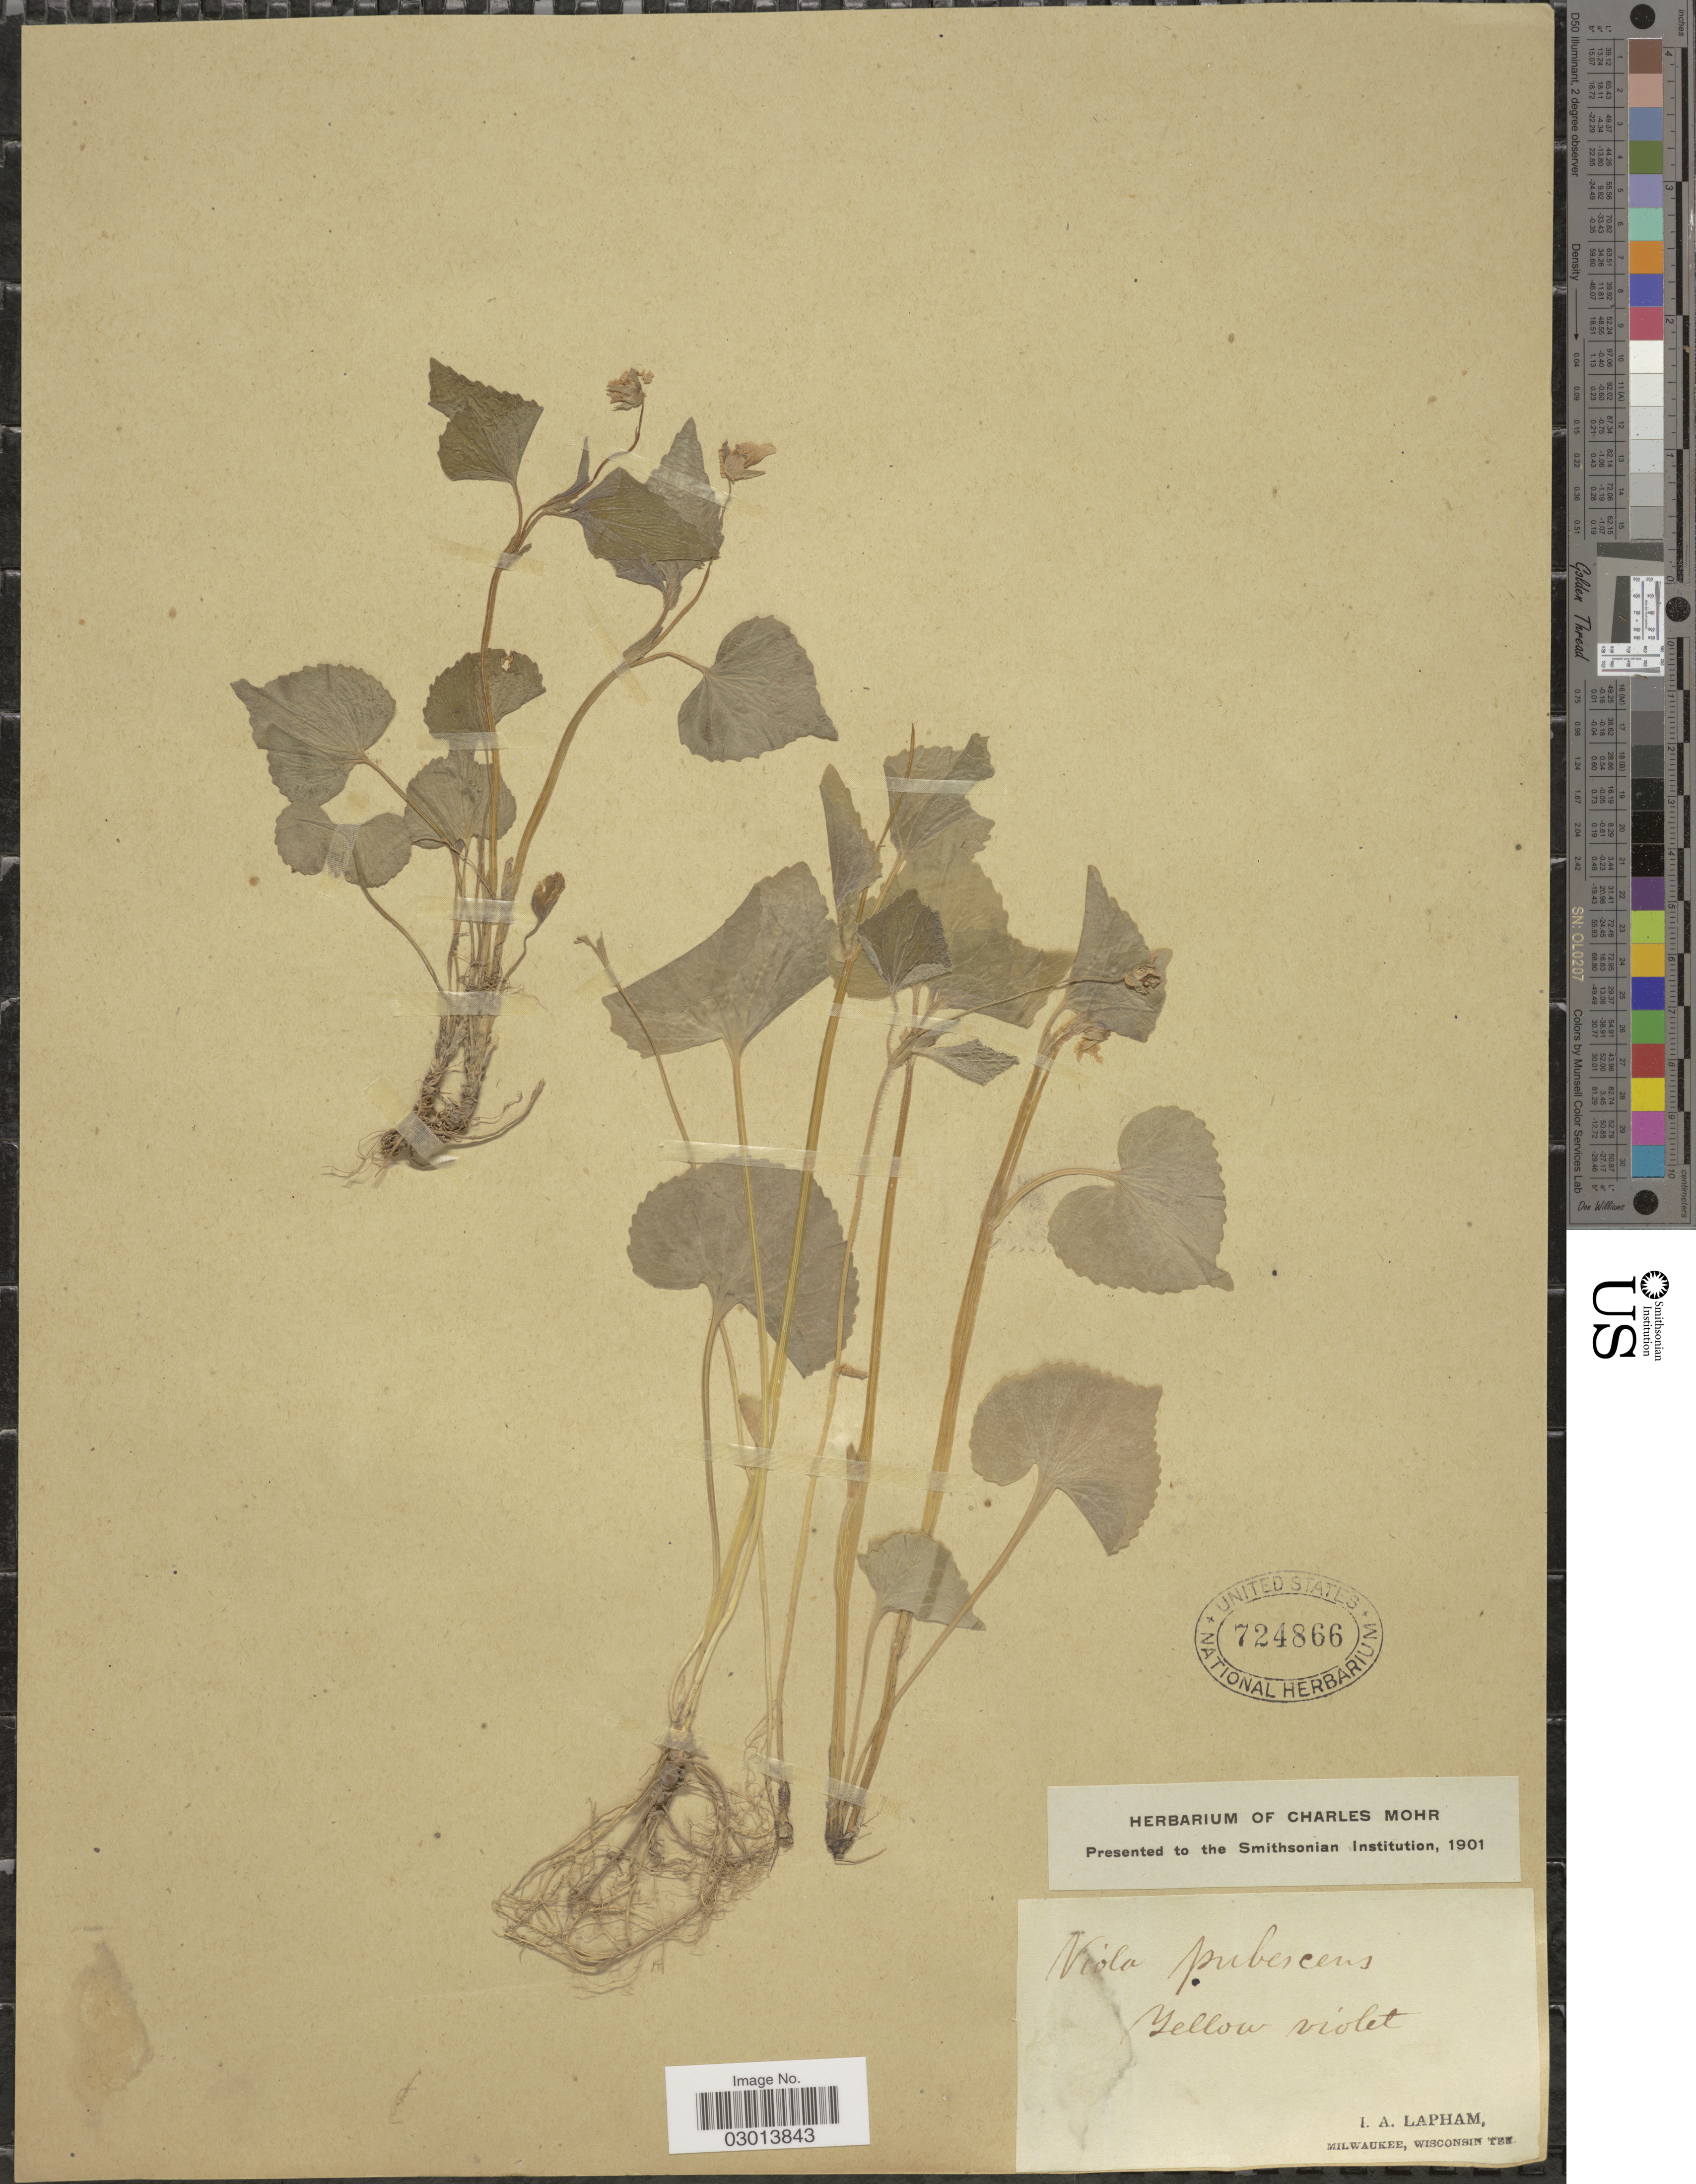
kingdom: Plantae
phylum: Tracheophyta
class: Magnoliopsida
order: Malpighiales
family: Violaceae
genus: Viola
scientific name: Viola pubescens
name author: Aiton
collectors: I. Lapham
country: United States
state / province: Wisconsin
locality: Milwaukee.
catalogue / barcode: US 724866